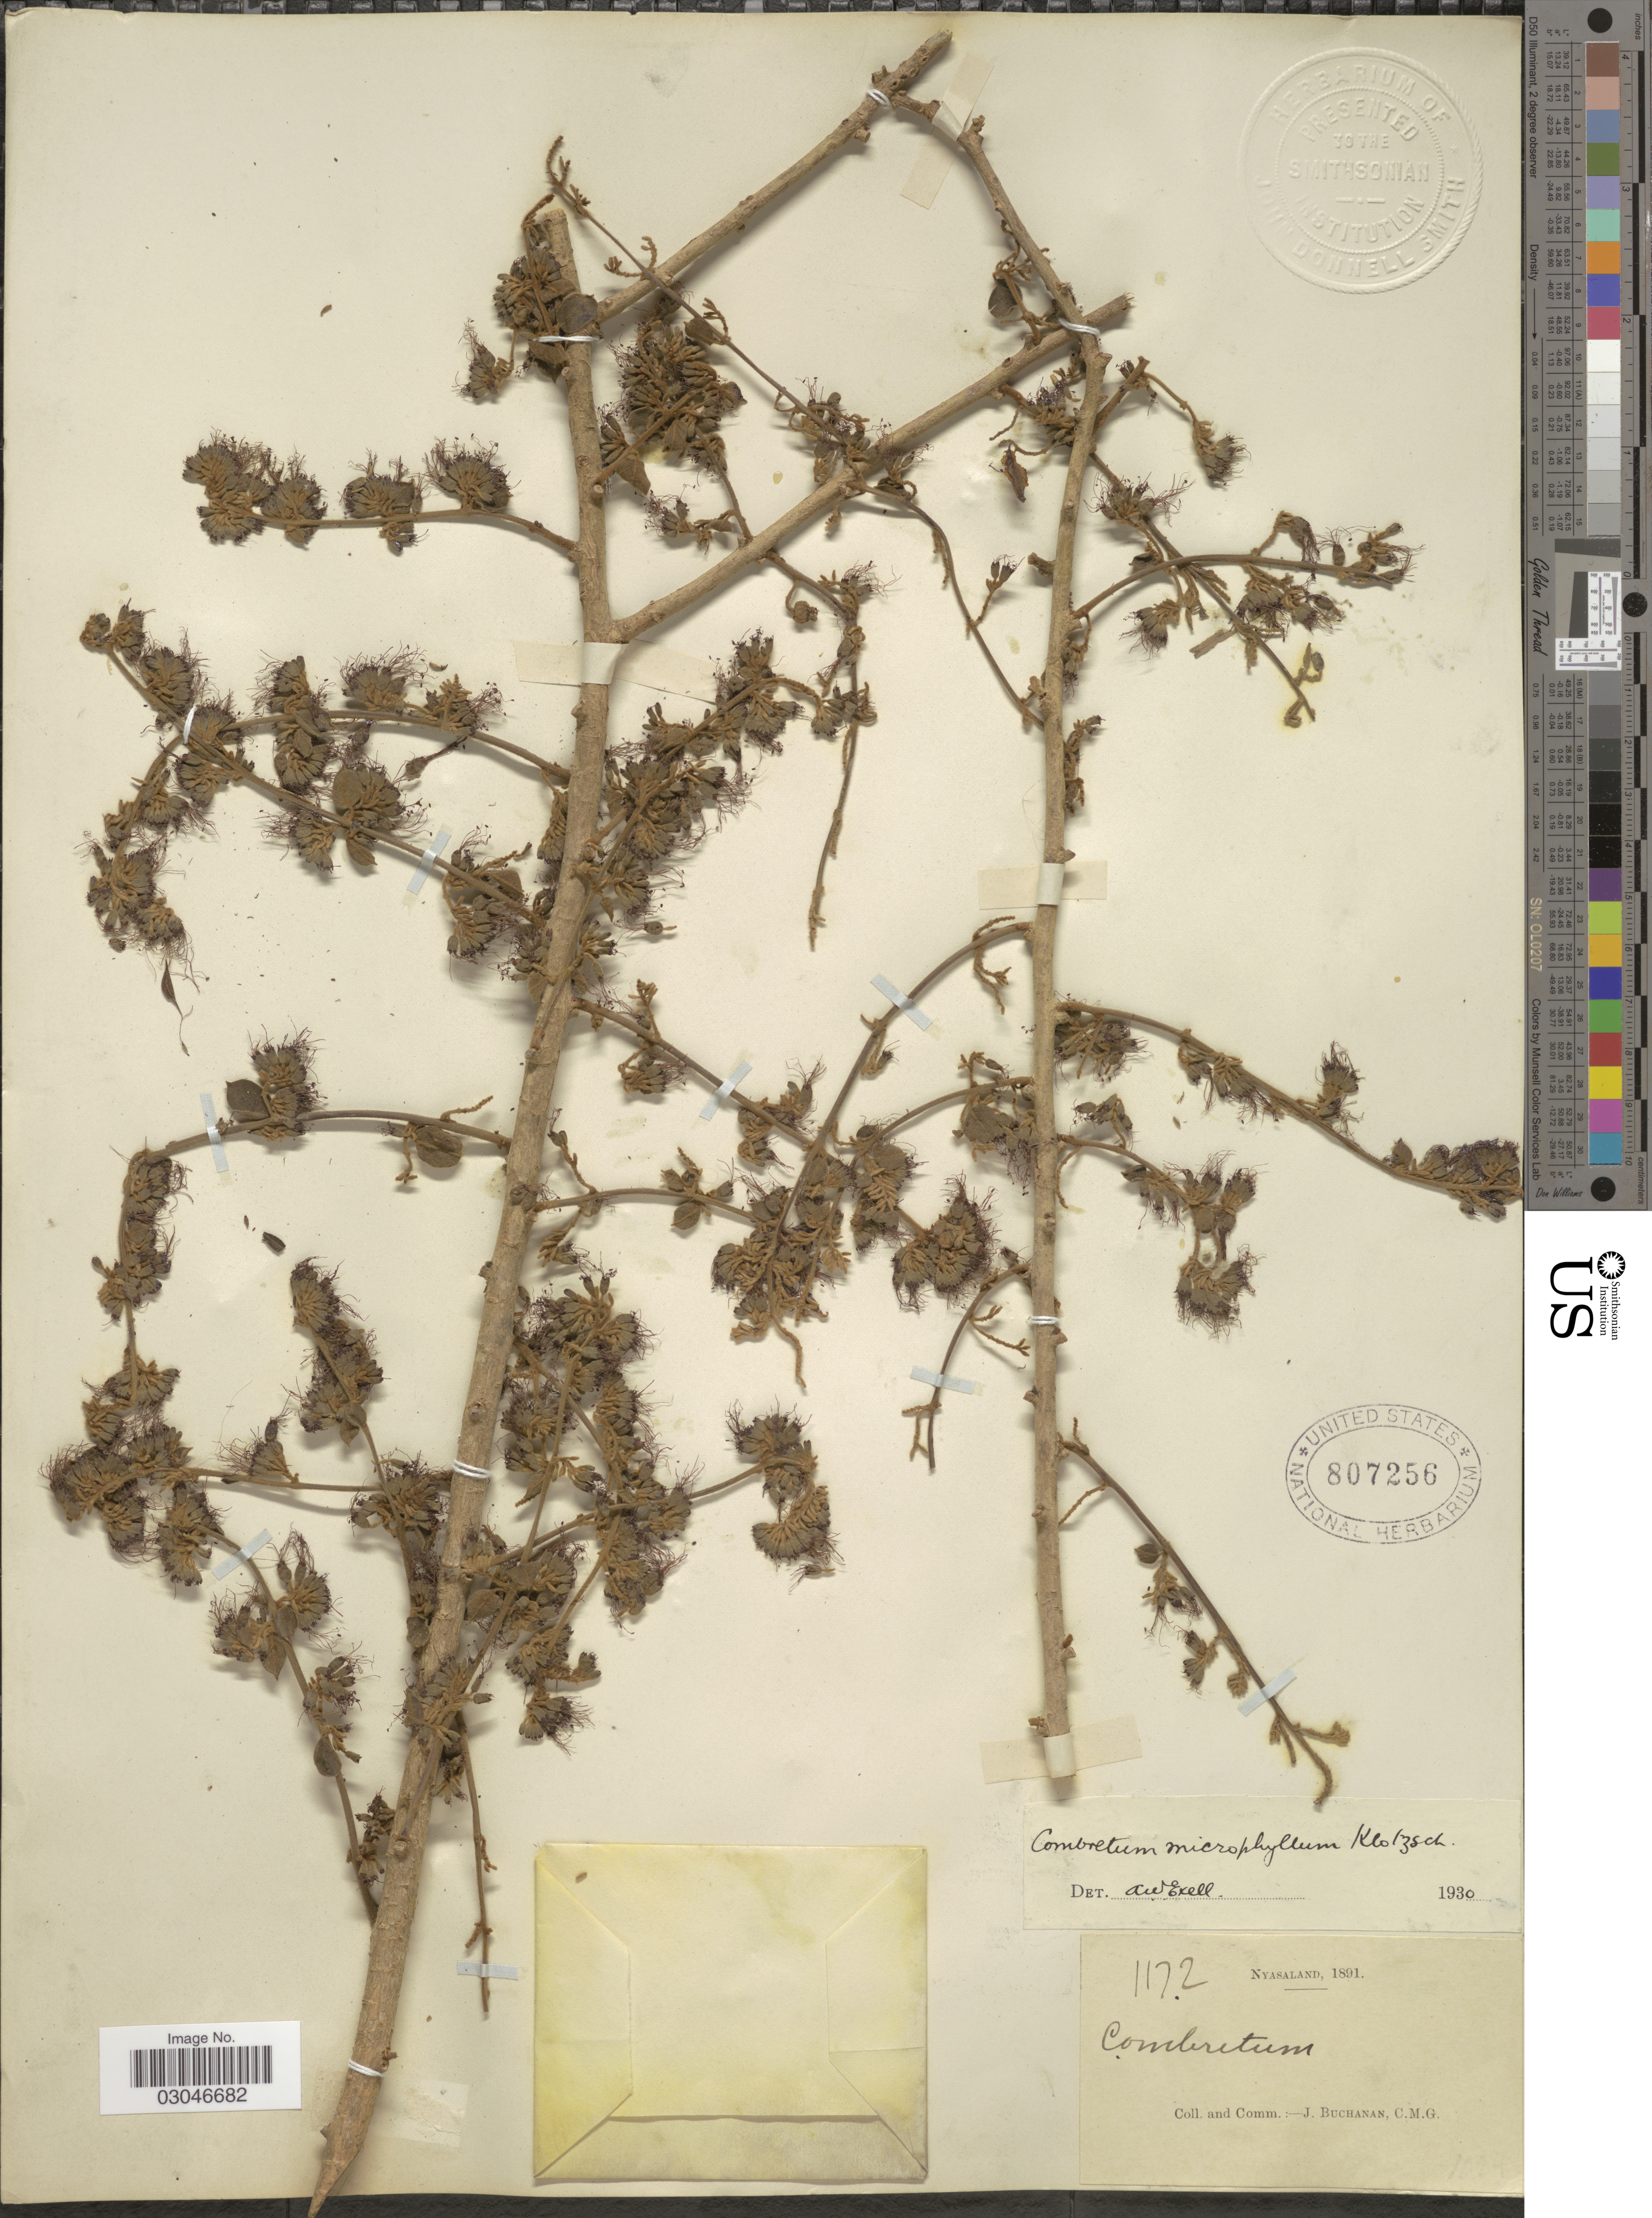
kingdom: Plantae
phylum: Tracheophyta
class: Magnoliopsida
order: Myrtales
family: Combretaceae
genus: Combretum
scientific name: Combretum microphyllum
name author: Klotzsch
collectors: J. Buchanan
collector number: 1172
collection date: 1891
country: Malawi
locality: Nyasaland.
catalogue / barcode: US 807256